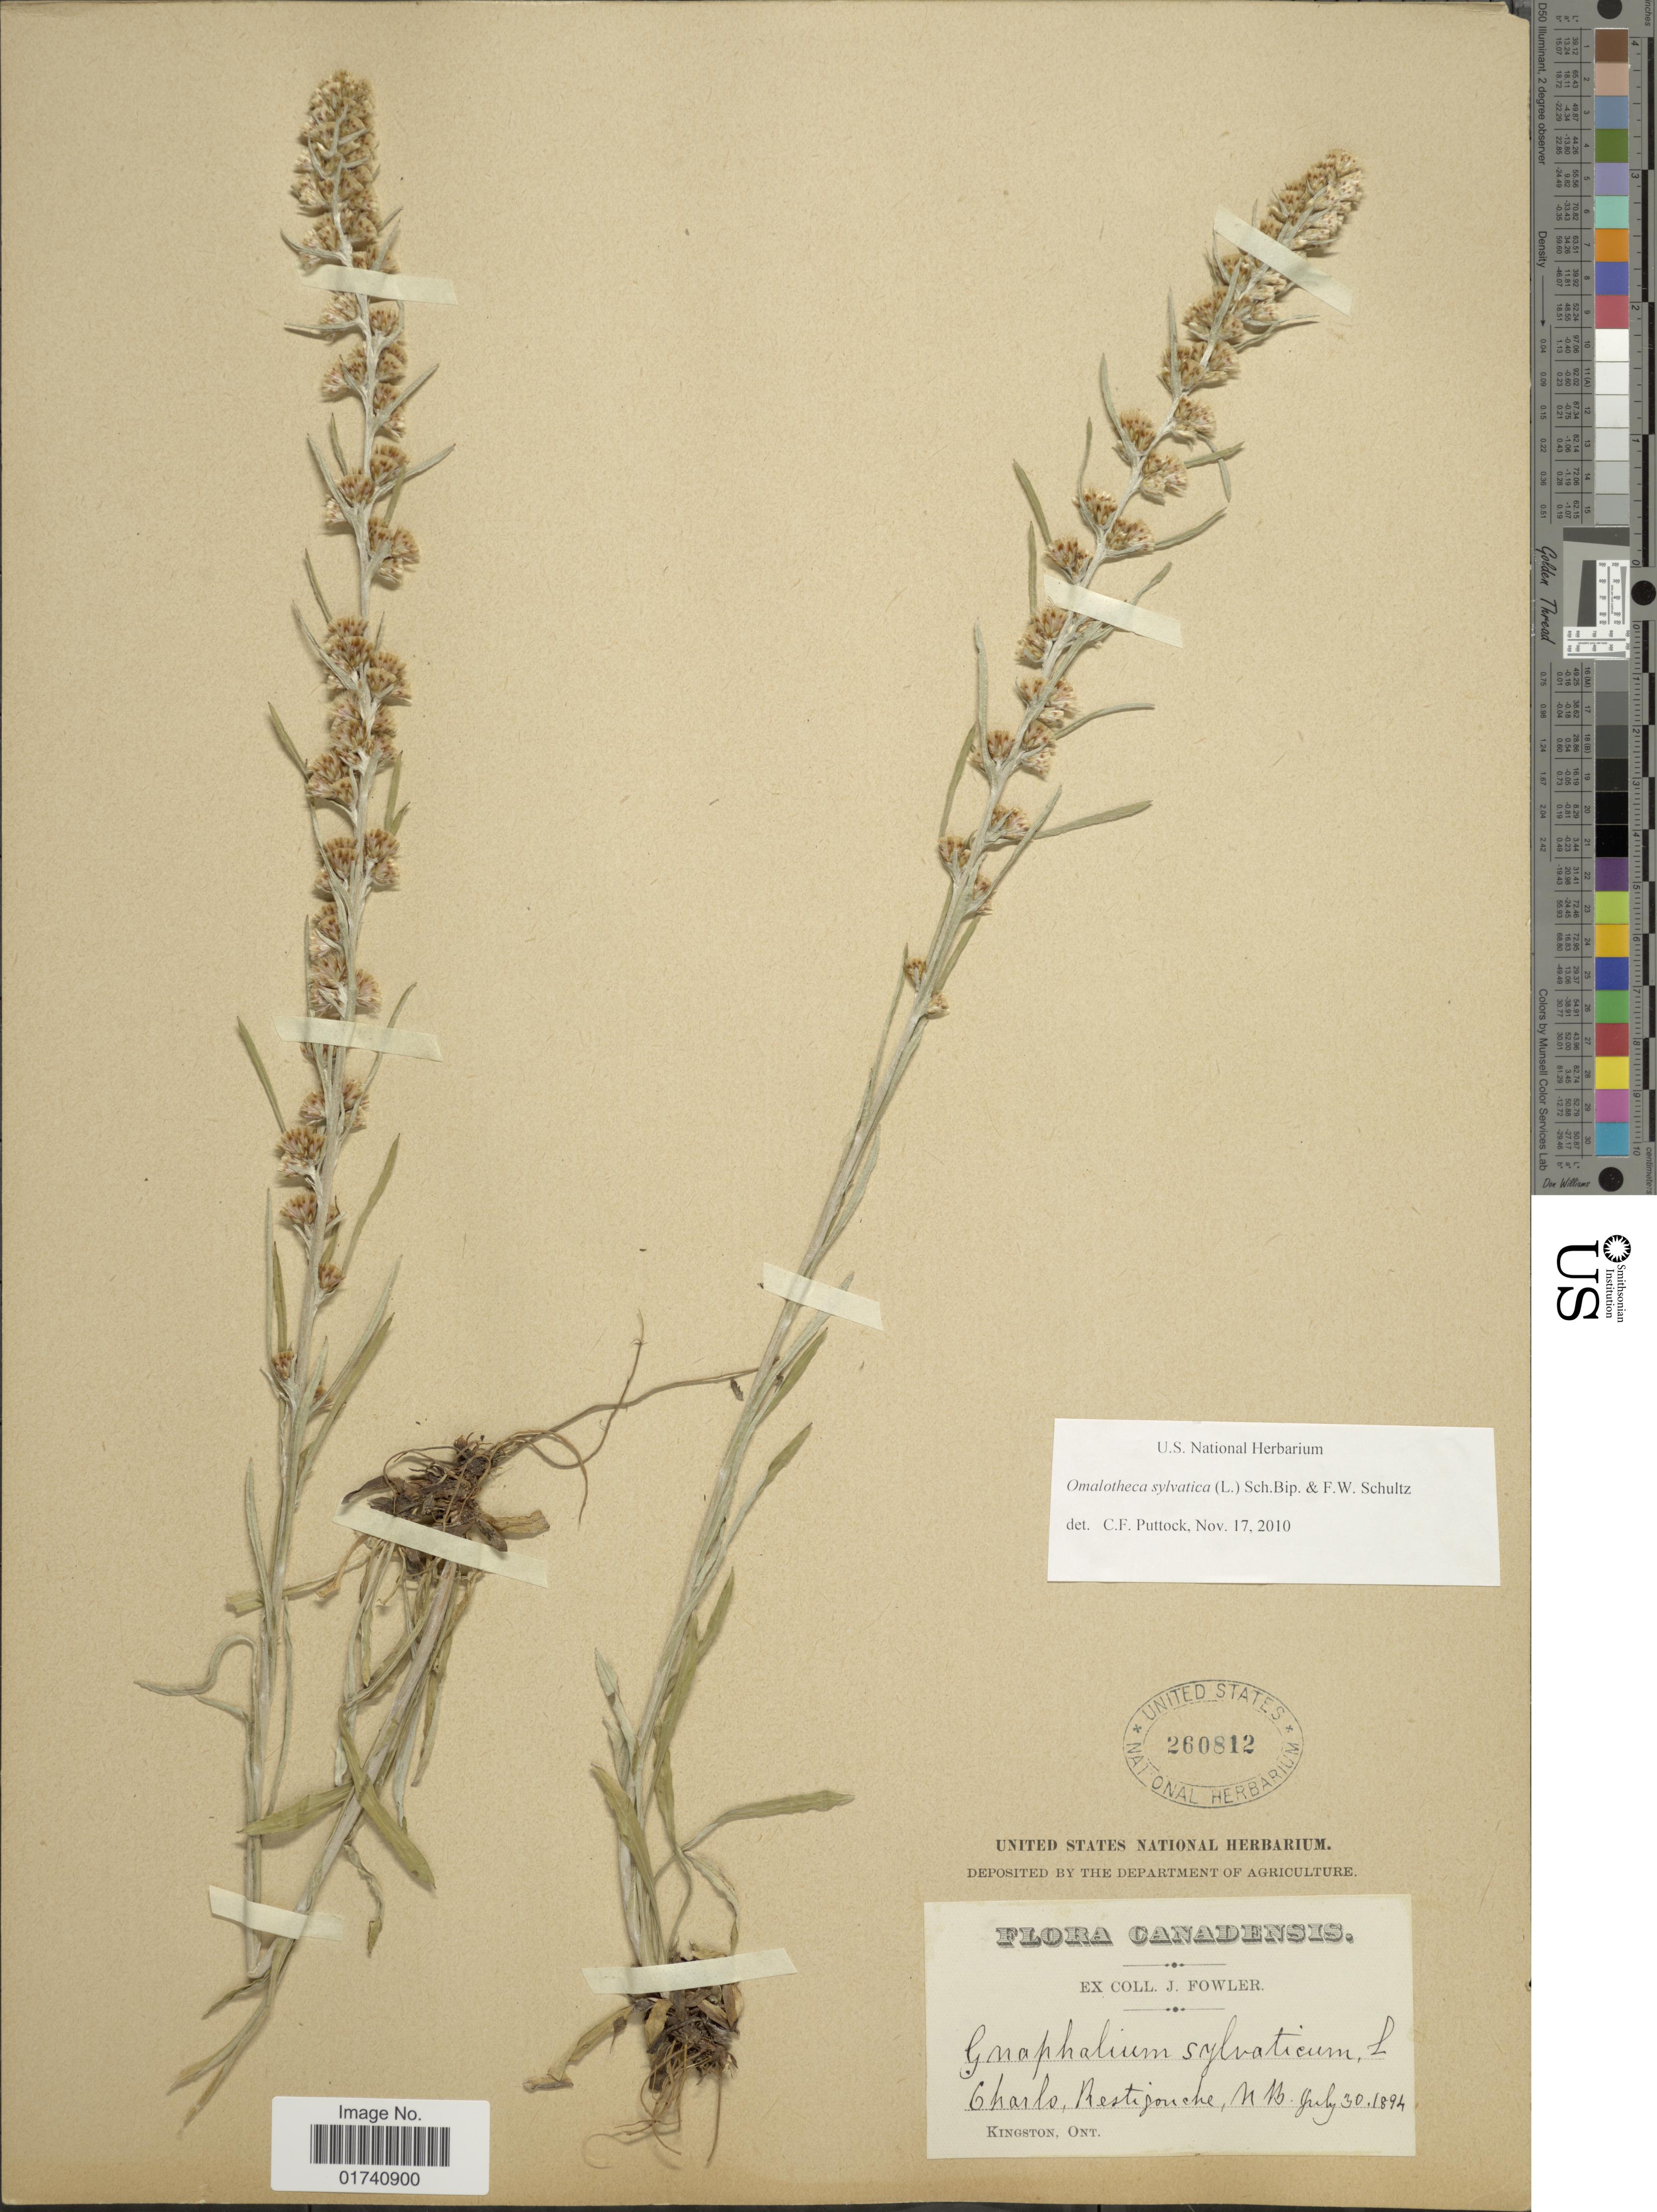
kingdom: Plantae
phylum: Tracheophyta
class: Magnoliopsida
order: Asterales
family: Asteraceae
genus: Omalotheca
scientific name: Omalotheca sylvatica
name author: (L.) Sch. Bip. & F.W. Schultz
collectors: J. P. Fowler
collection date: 1894-07-30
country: Canada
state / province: New Brunswick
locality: Charls, Restigonche. N.B.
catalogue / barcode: US 260812